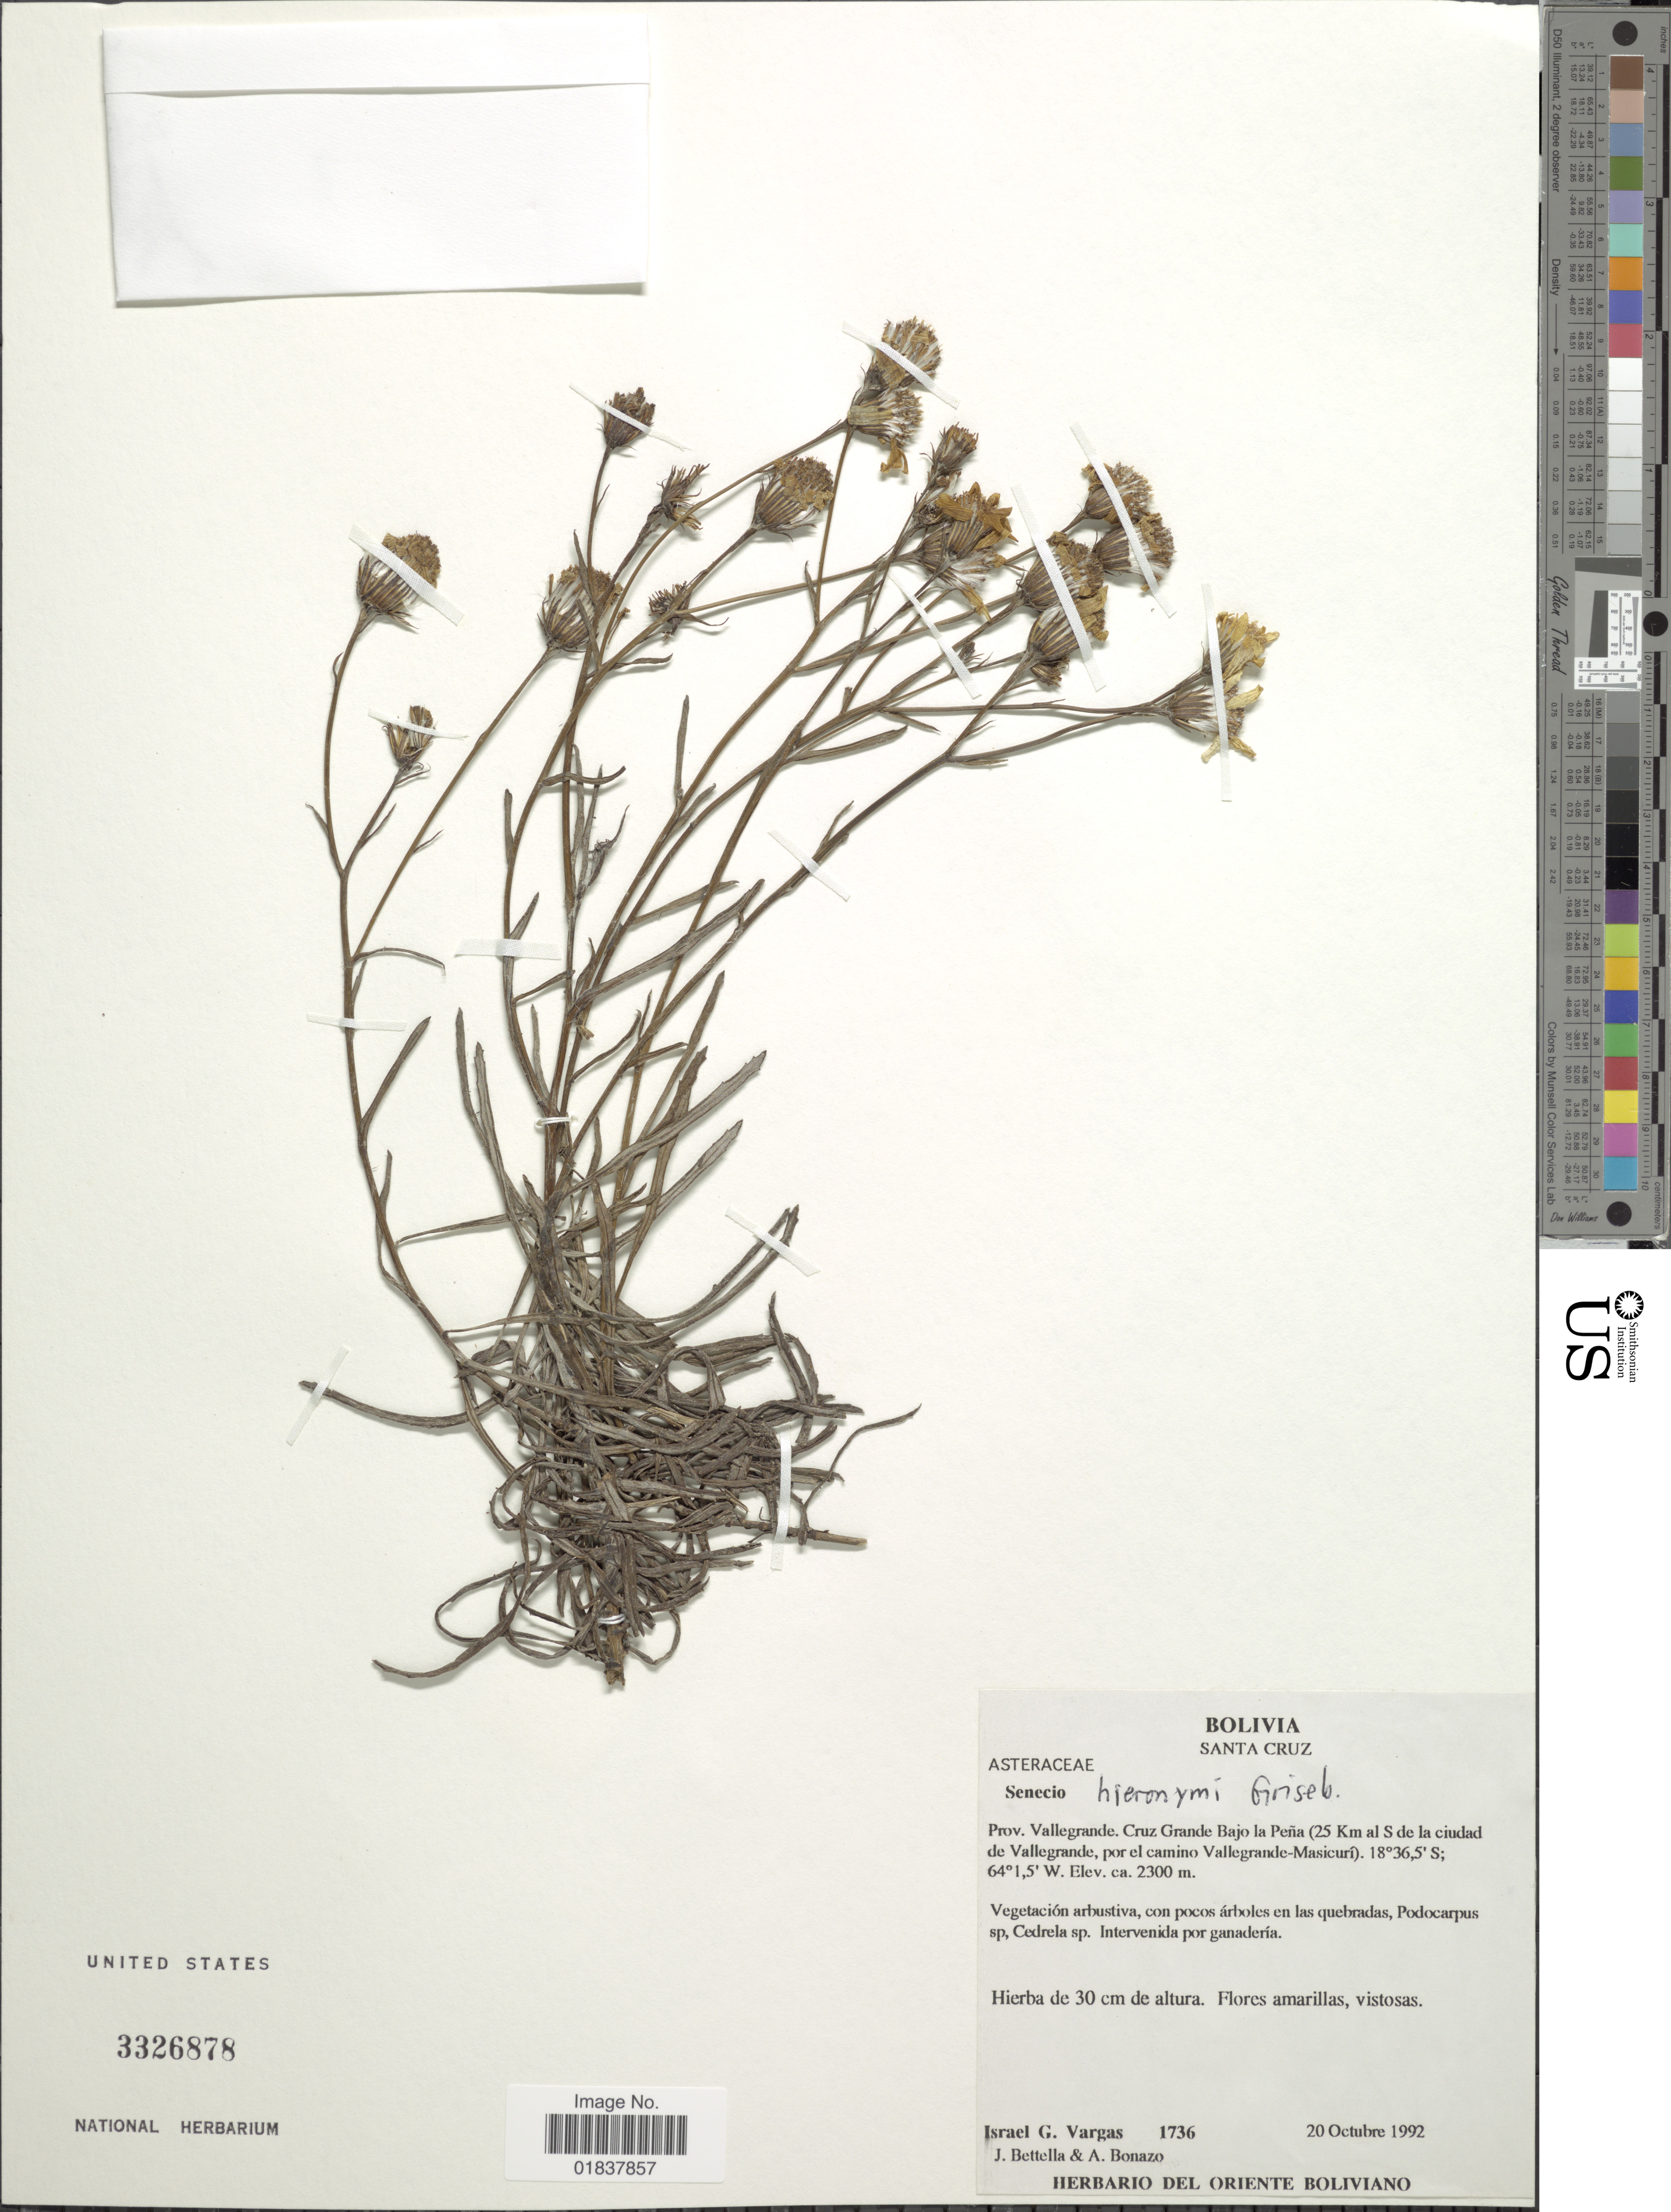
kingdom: Plantae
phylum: Tracheophyta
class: Magnoliopsida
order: Asterales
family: Asteraceae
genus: Senecio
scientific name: Senecio hieronymi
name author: Griseb.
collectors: I. Vargas, J. Bettella & A. Bonazo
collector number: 1736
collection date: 1992-10-20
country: Bolivia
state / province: Santa Cruz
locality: Prov. Vallegrande, Cruz Grande Bajo la Pena (25 km al S de la ciudad de Vallegrande, por el camino Vallegrande-Masiçuri)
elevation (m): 2300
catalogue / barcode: US 3326878